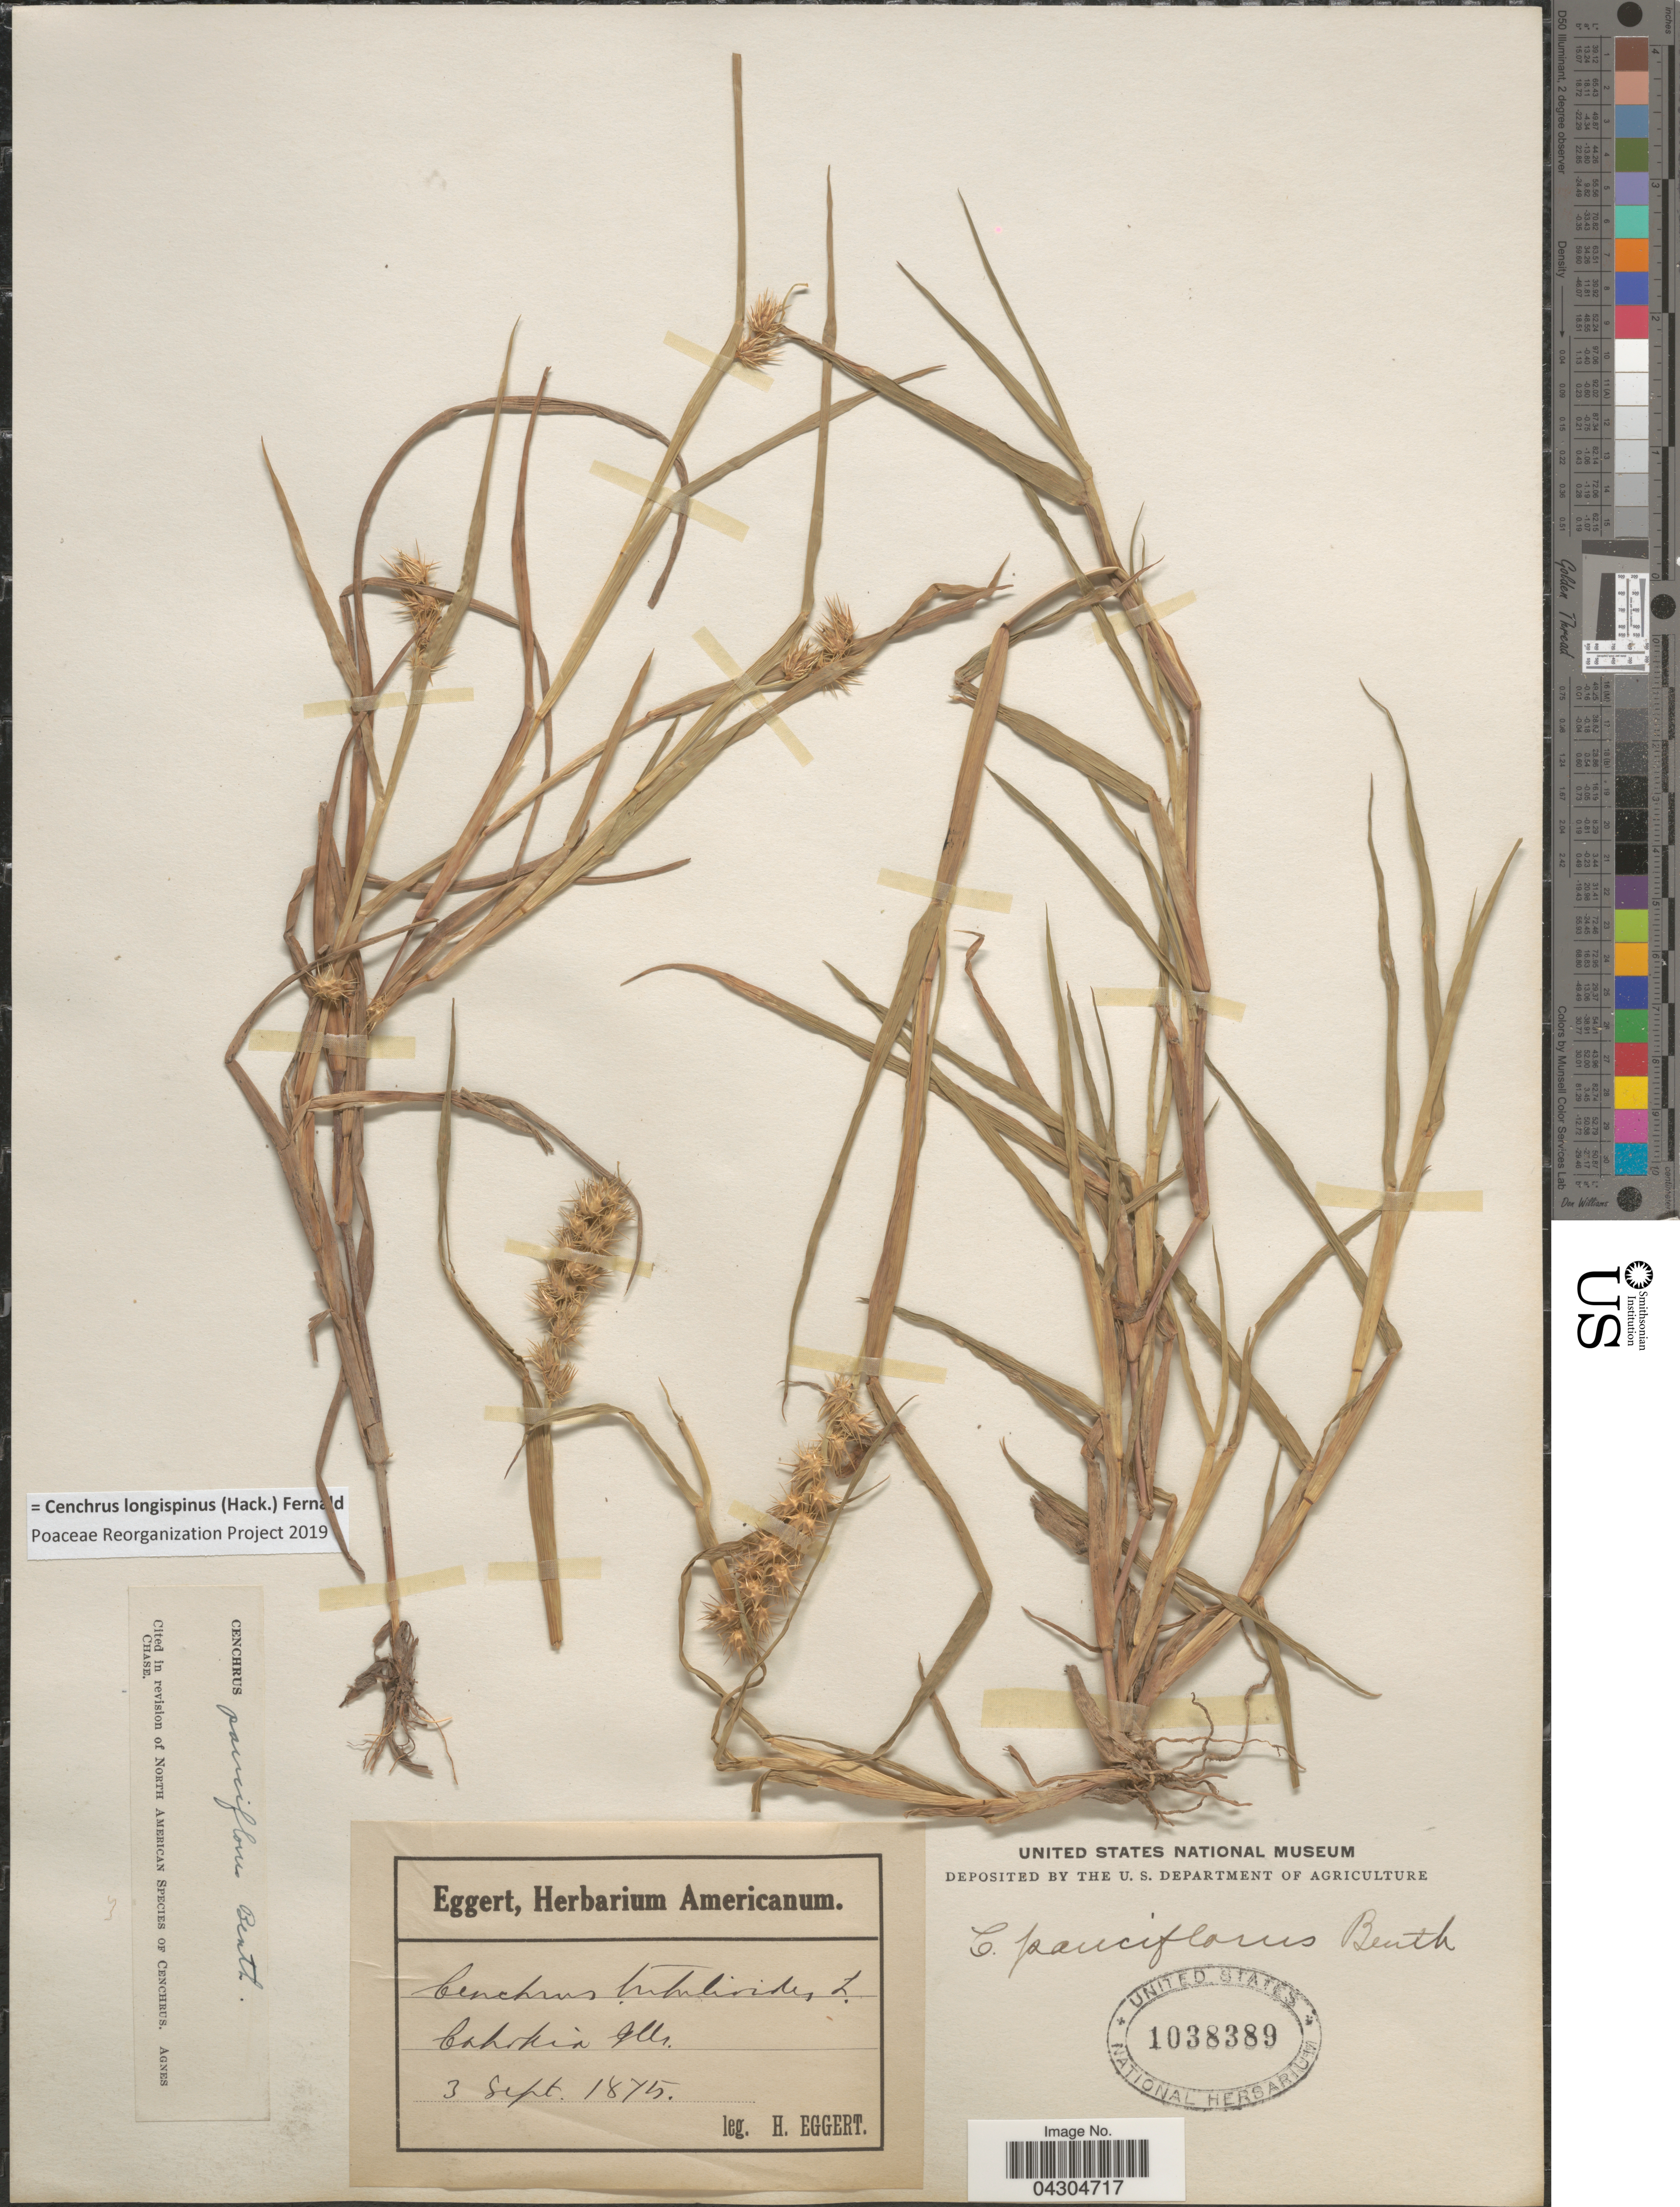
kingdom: Plantae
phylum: Tracheophyta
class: Liliopsida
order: Poales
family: Poaceae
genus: Cenchrus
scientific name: Cenchrus longispinus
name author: (Hack.) Fernald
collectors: H. Eggert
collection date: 1875-09-03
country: United States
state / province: Illinois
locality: Cahokia.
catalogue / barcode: US 1038389